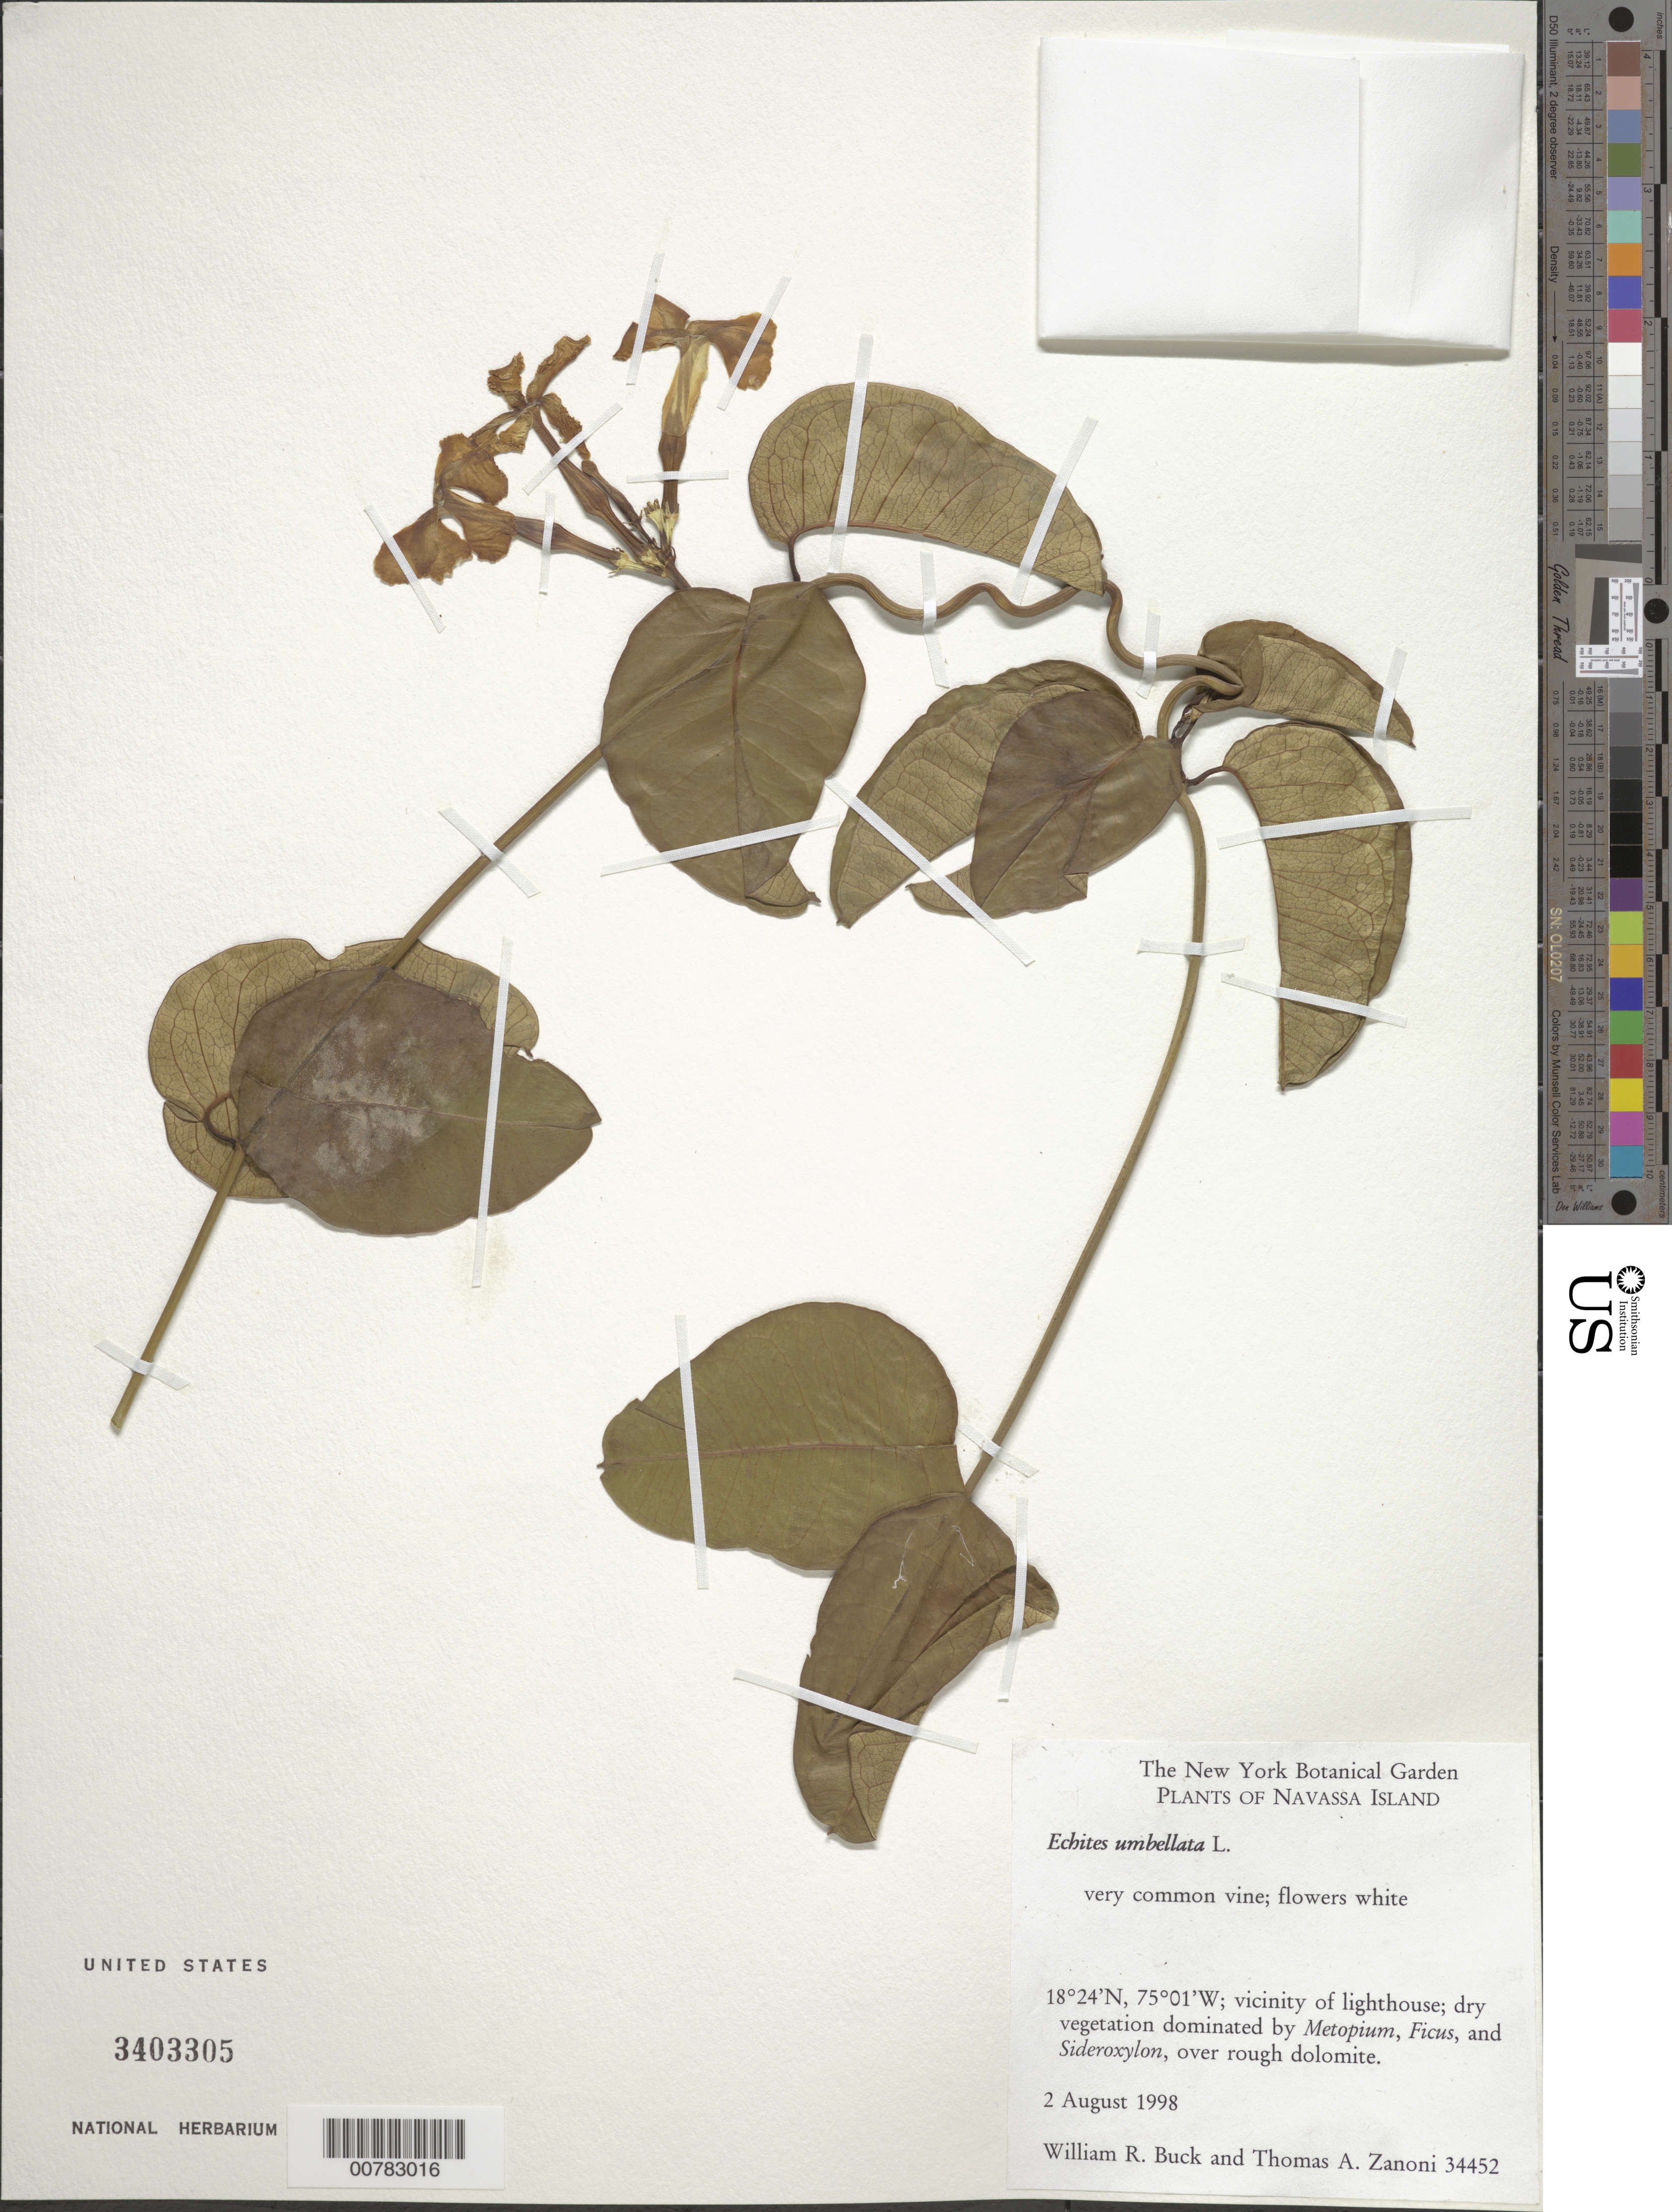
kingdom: Plantae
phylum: Tracheophyta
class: Magnoliopsida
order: Gentianales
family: Apocynaceae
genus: Echites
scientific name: Echites umbellatus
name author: Jacq.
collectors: W. R. Buck & T. A. Zanoni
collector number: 34452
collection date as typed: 02 Aug 1988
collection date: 1988-08-02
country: Navassa Island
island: Hispaniola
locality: Vicinity of lighthouse.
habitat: Dry vegetation dominated by Metopium, Ficus, and Sideroxylon; over rough dolomite.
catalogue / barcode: US 3403305